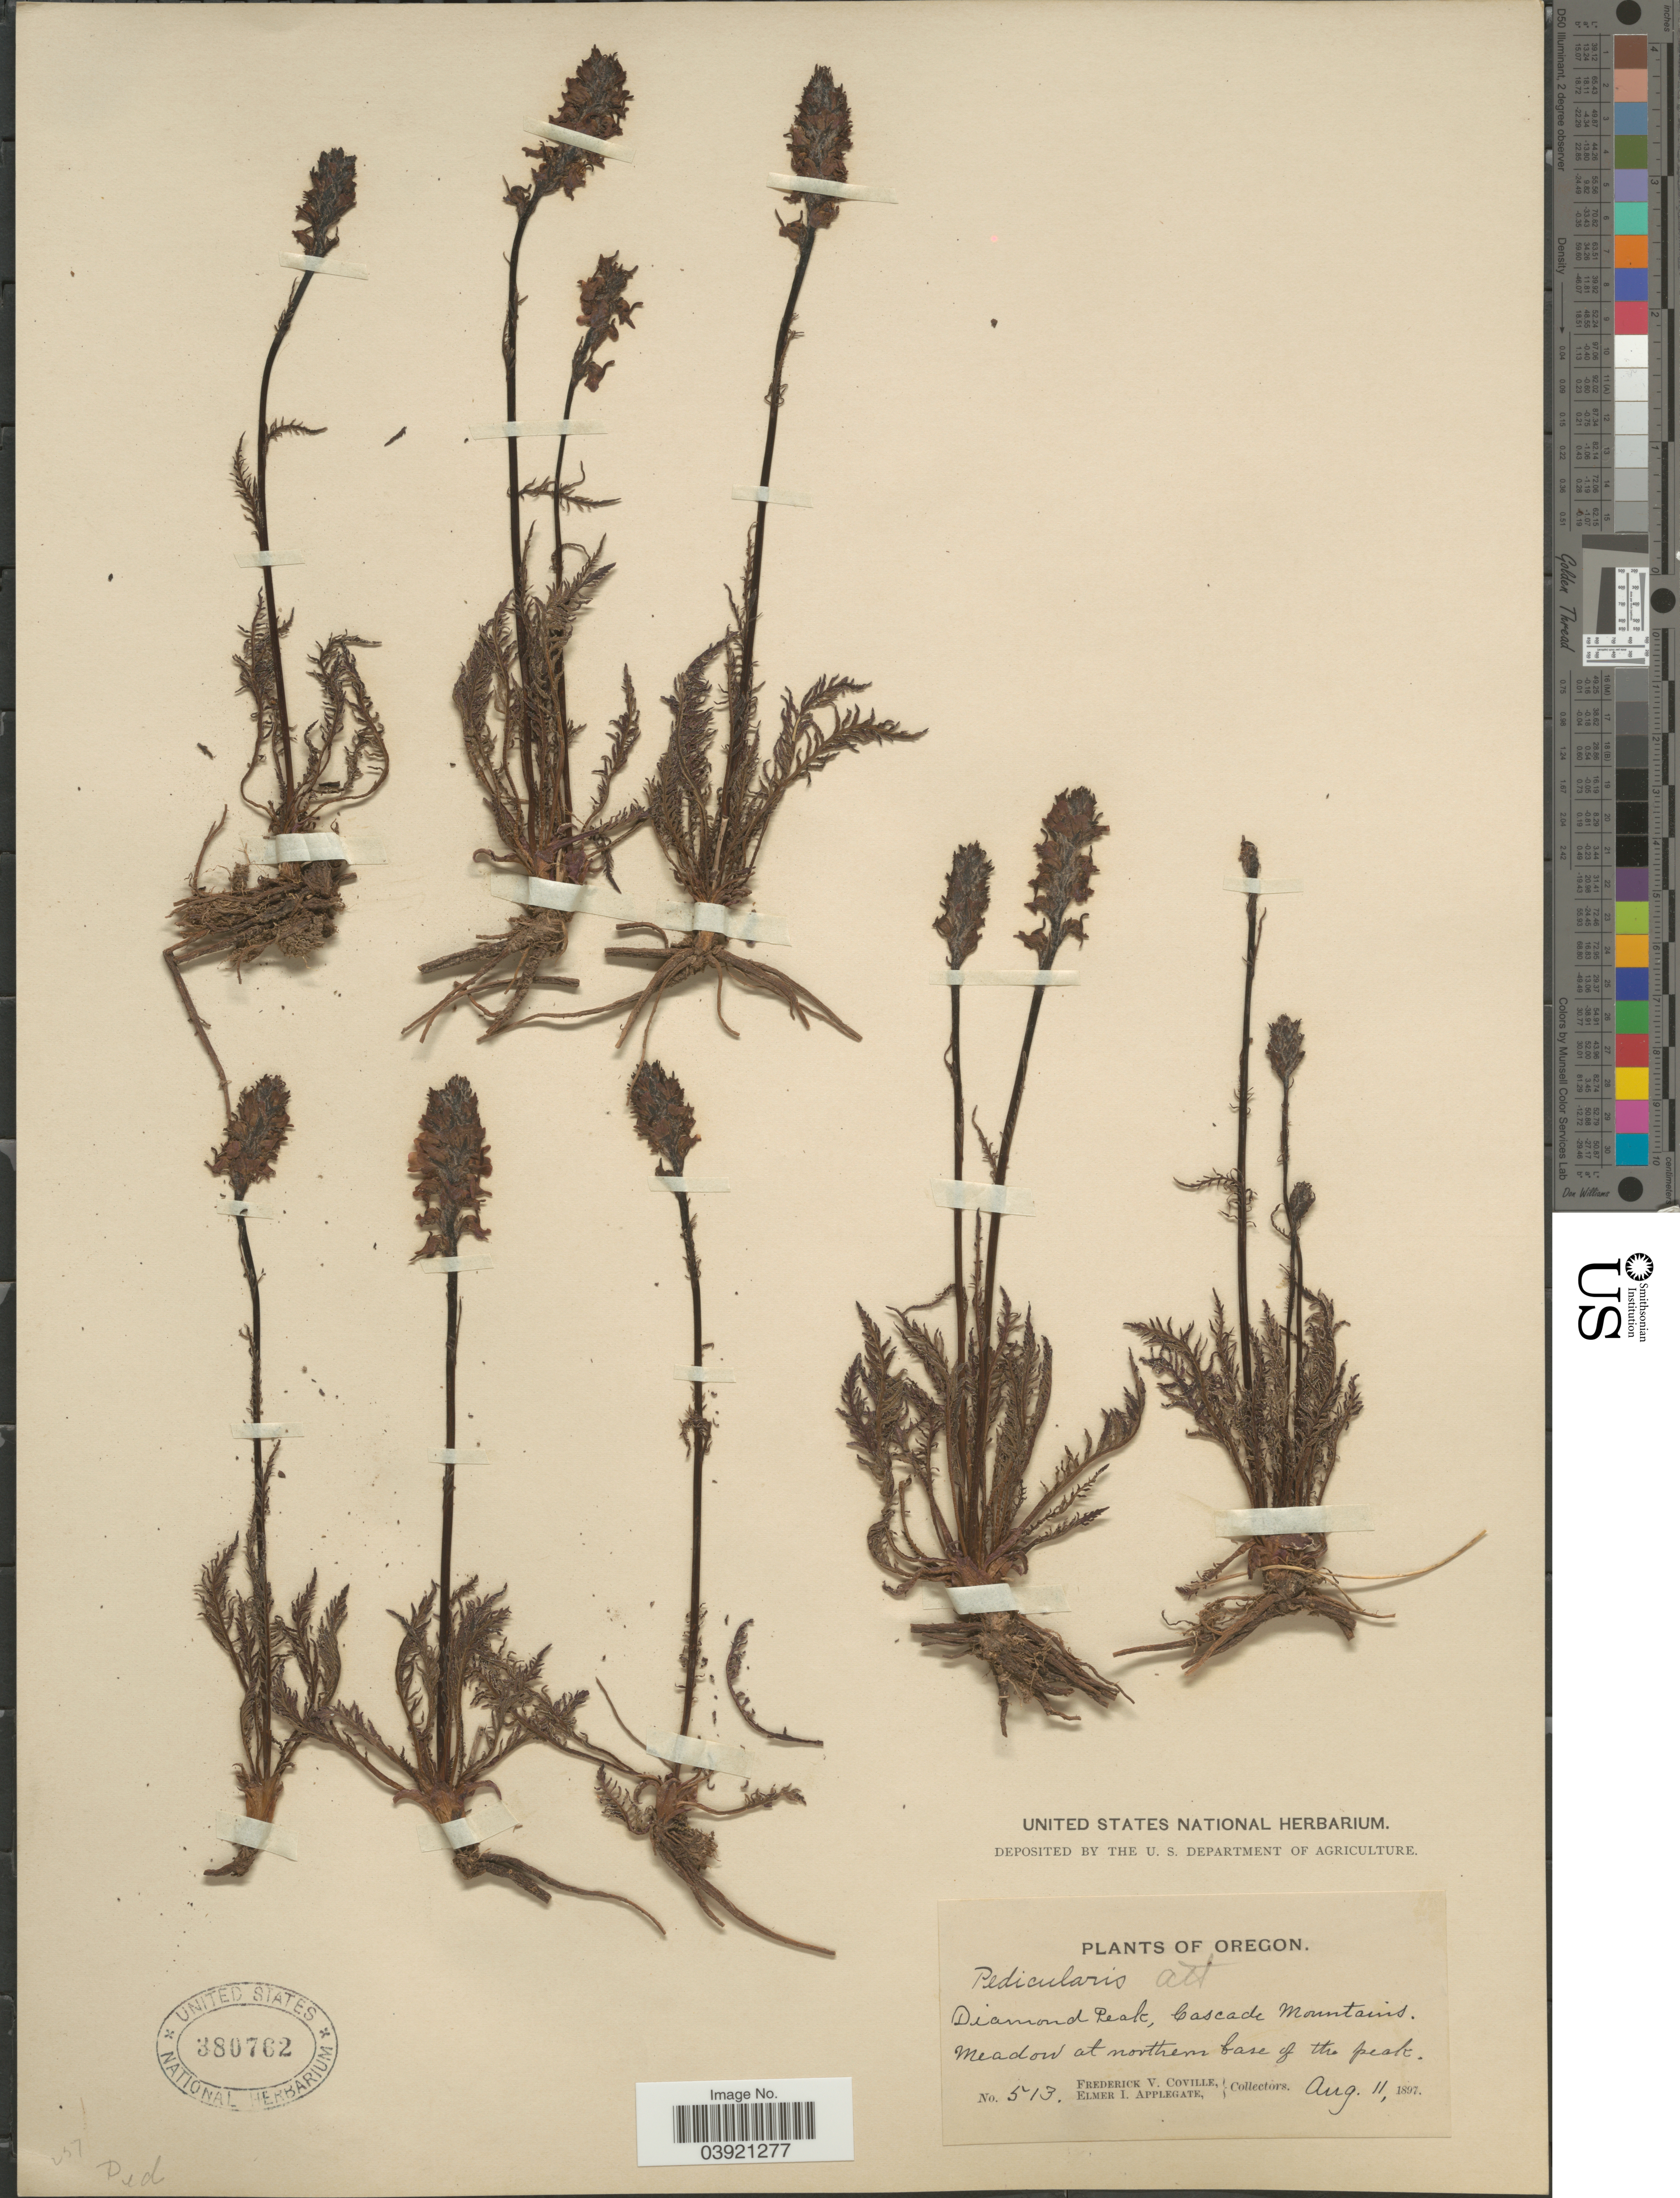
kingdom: Plantae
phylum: Tracheophyta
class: Magnoliopsida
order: Lamiales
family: Orobanchaceae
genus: Pedicularis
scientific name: Pedicularis attollens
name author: A. Gray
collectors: F. V. Coville & E. I. Applegate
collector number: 513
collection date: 1897-08-11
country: United States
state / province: Oregon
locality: Diamond Peak, Cascade Mountains. Meadow at northern base of the peak.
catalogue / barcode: US 380762